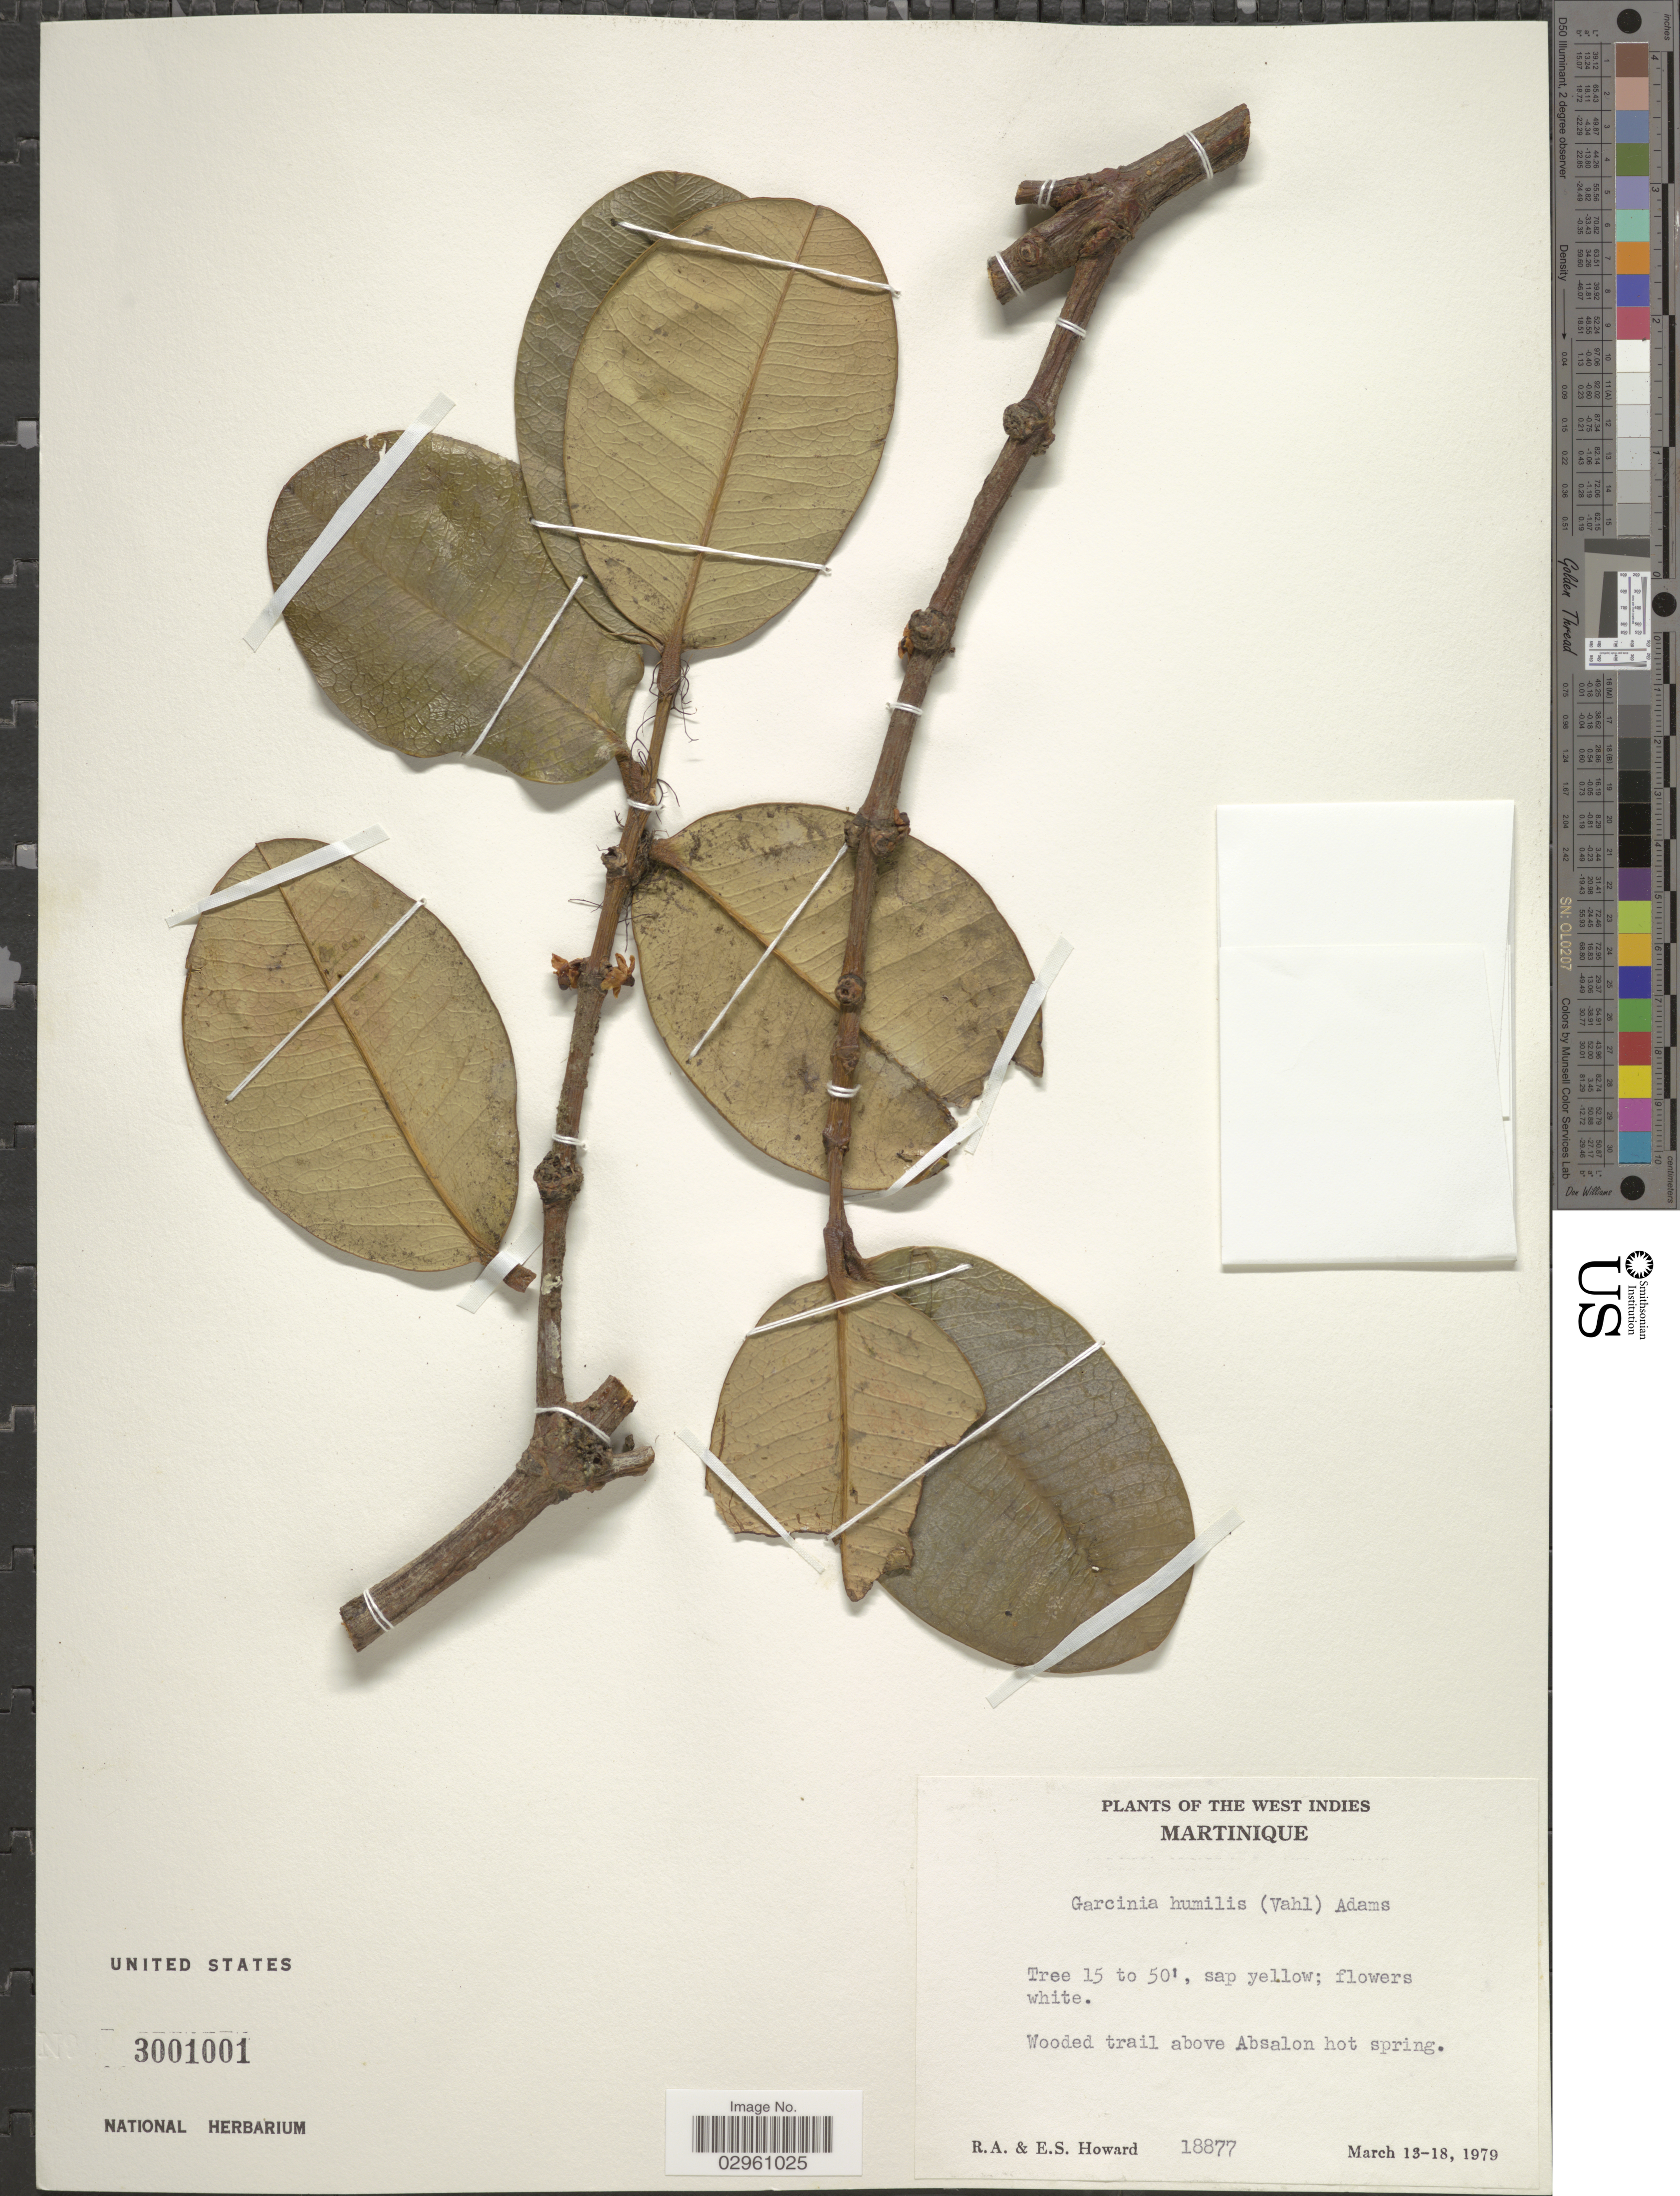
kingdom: Plantae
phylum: Tracheophyta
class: Magnoliopsida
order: Malpighiales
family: Clusiaceae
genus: Garcinia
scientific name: Garcinia humilis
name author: (Vahl) C.D. Adams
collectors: R. A. Howard & E. S. Howard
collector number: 18877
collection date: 1979-03-13/1979-03-18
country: Martinique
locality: Wooded trail above Absalon hot spring.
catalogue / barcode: US 3001001